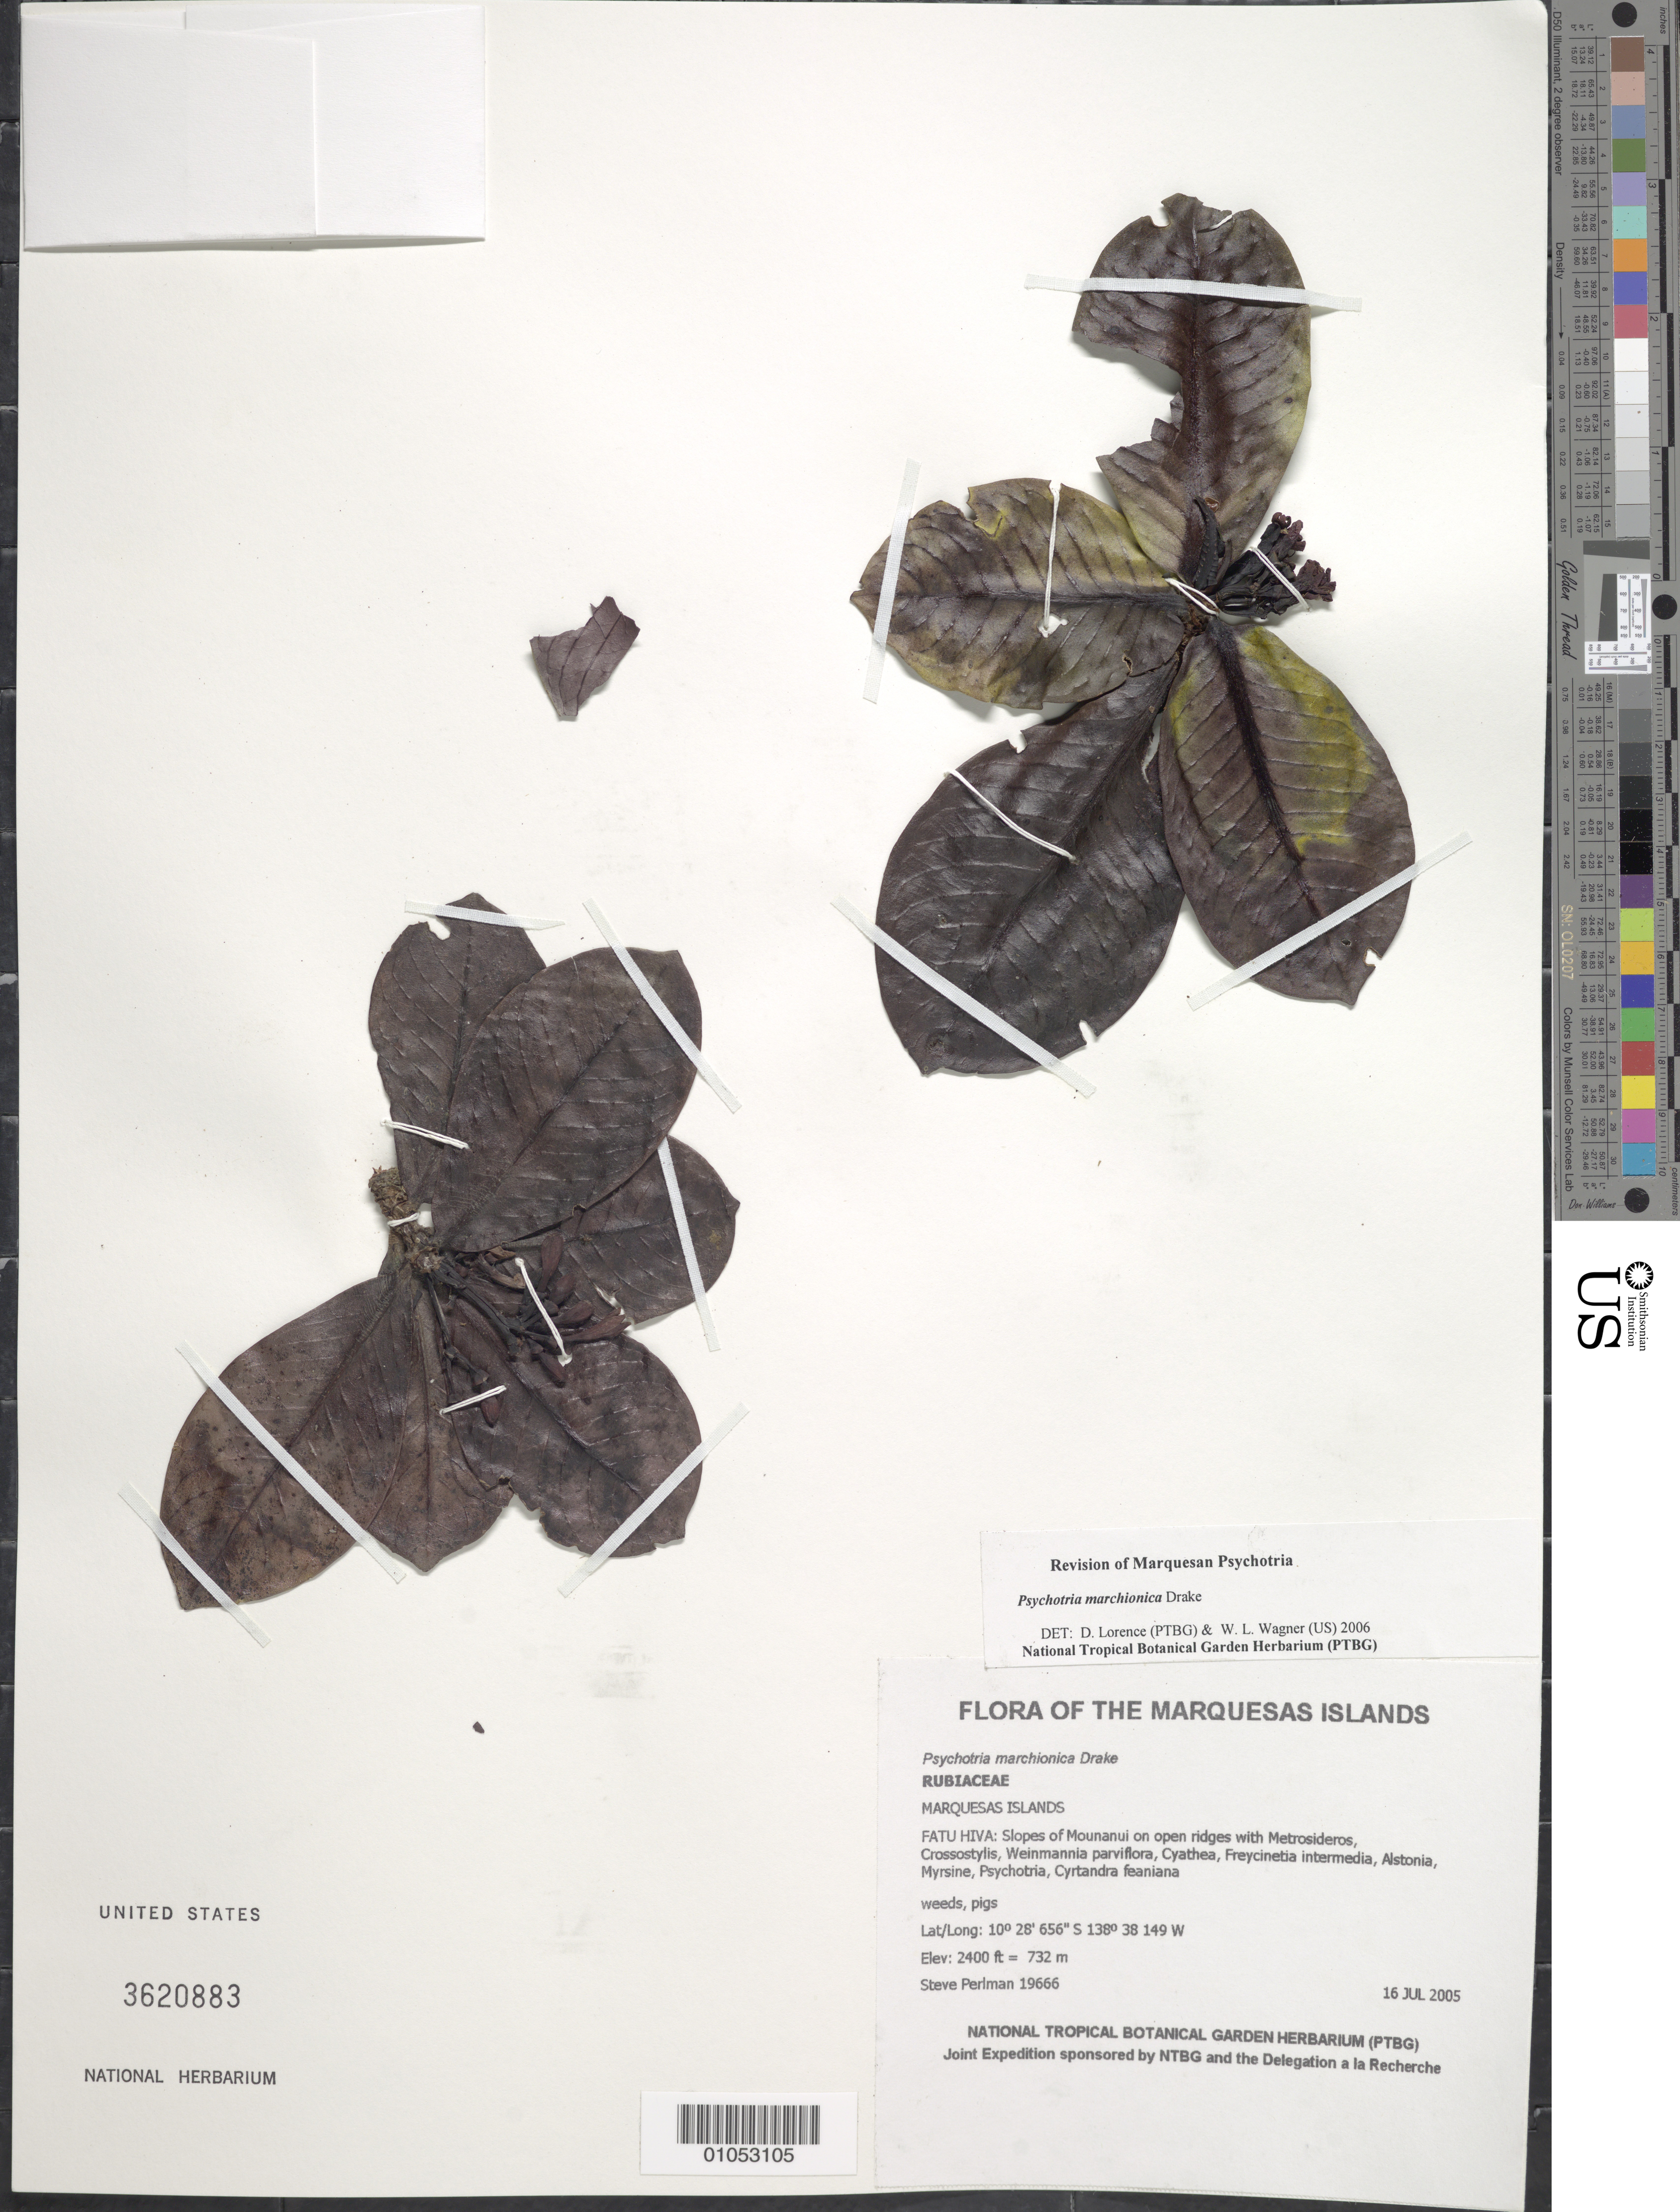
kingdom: Plantae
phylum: Tracheophyta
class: Magnoliopsida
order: Gentianales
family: Rubiaceae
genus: Psychotria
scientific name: Psychotria marchionica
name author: Drake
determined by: Lorence, David H., (PTBG), National Tropical Botanical Garden (UNITED STATES)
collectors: S. P. Perlman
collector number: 19666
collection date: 2005-07-16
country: French Polynesia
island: Fatu Hiva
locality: Slopes of Mounanui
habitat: On open ridges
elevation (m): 732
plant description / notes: Weeds, pigs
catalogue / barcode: US 3620883